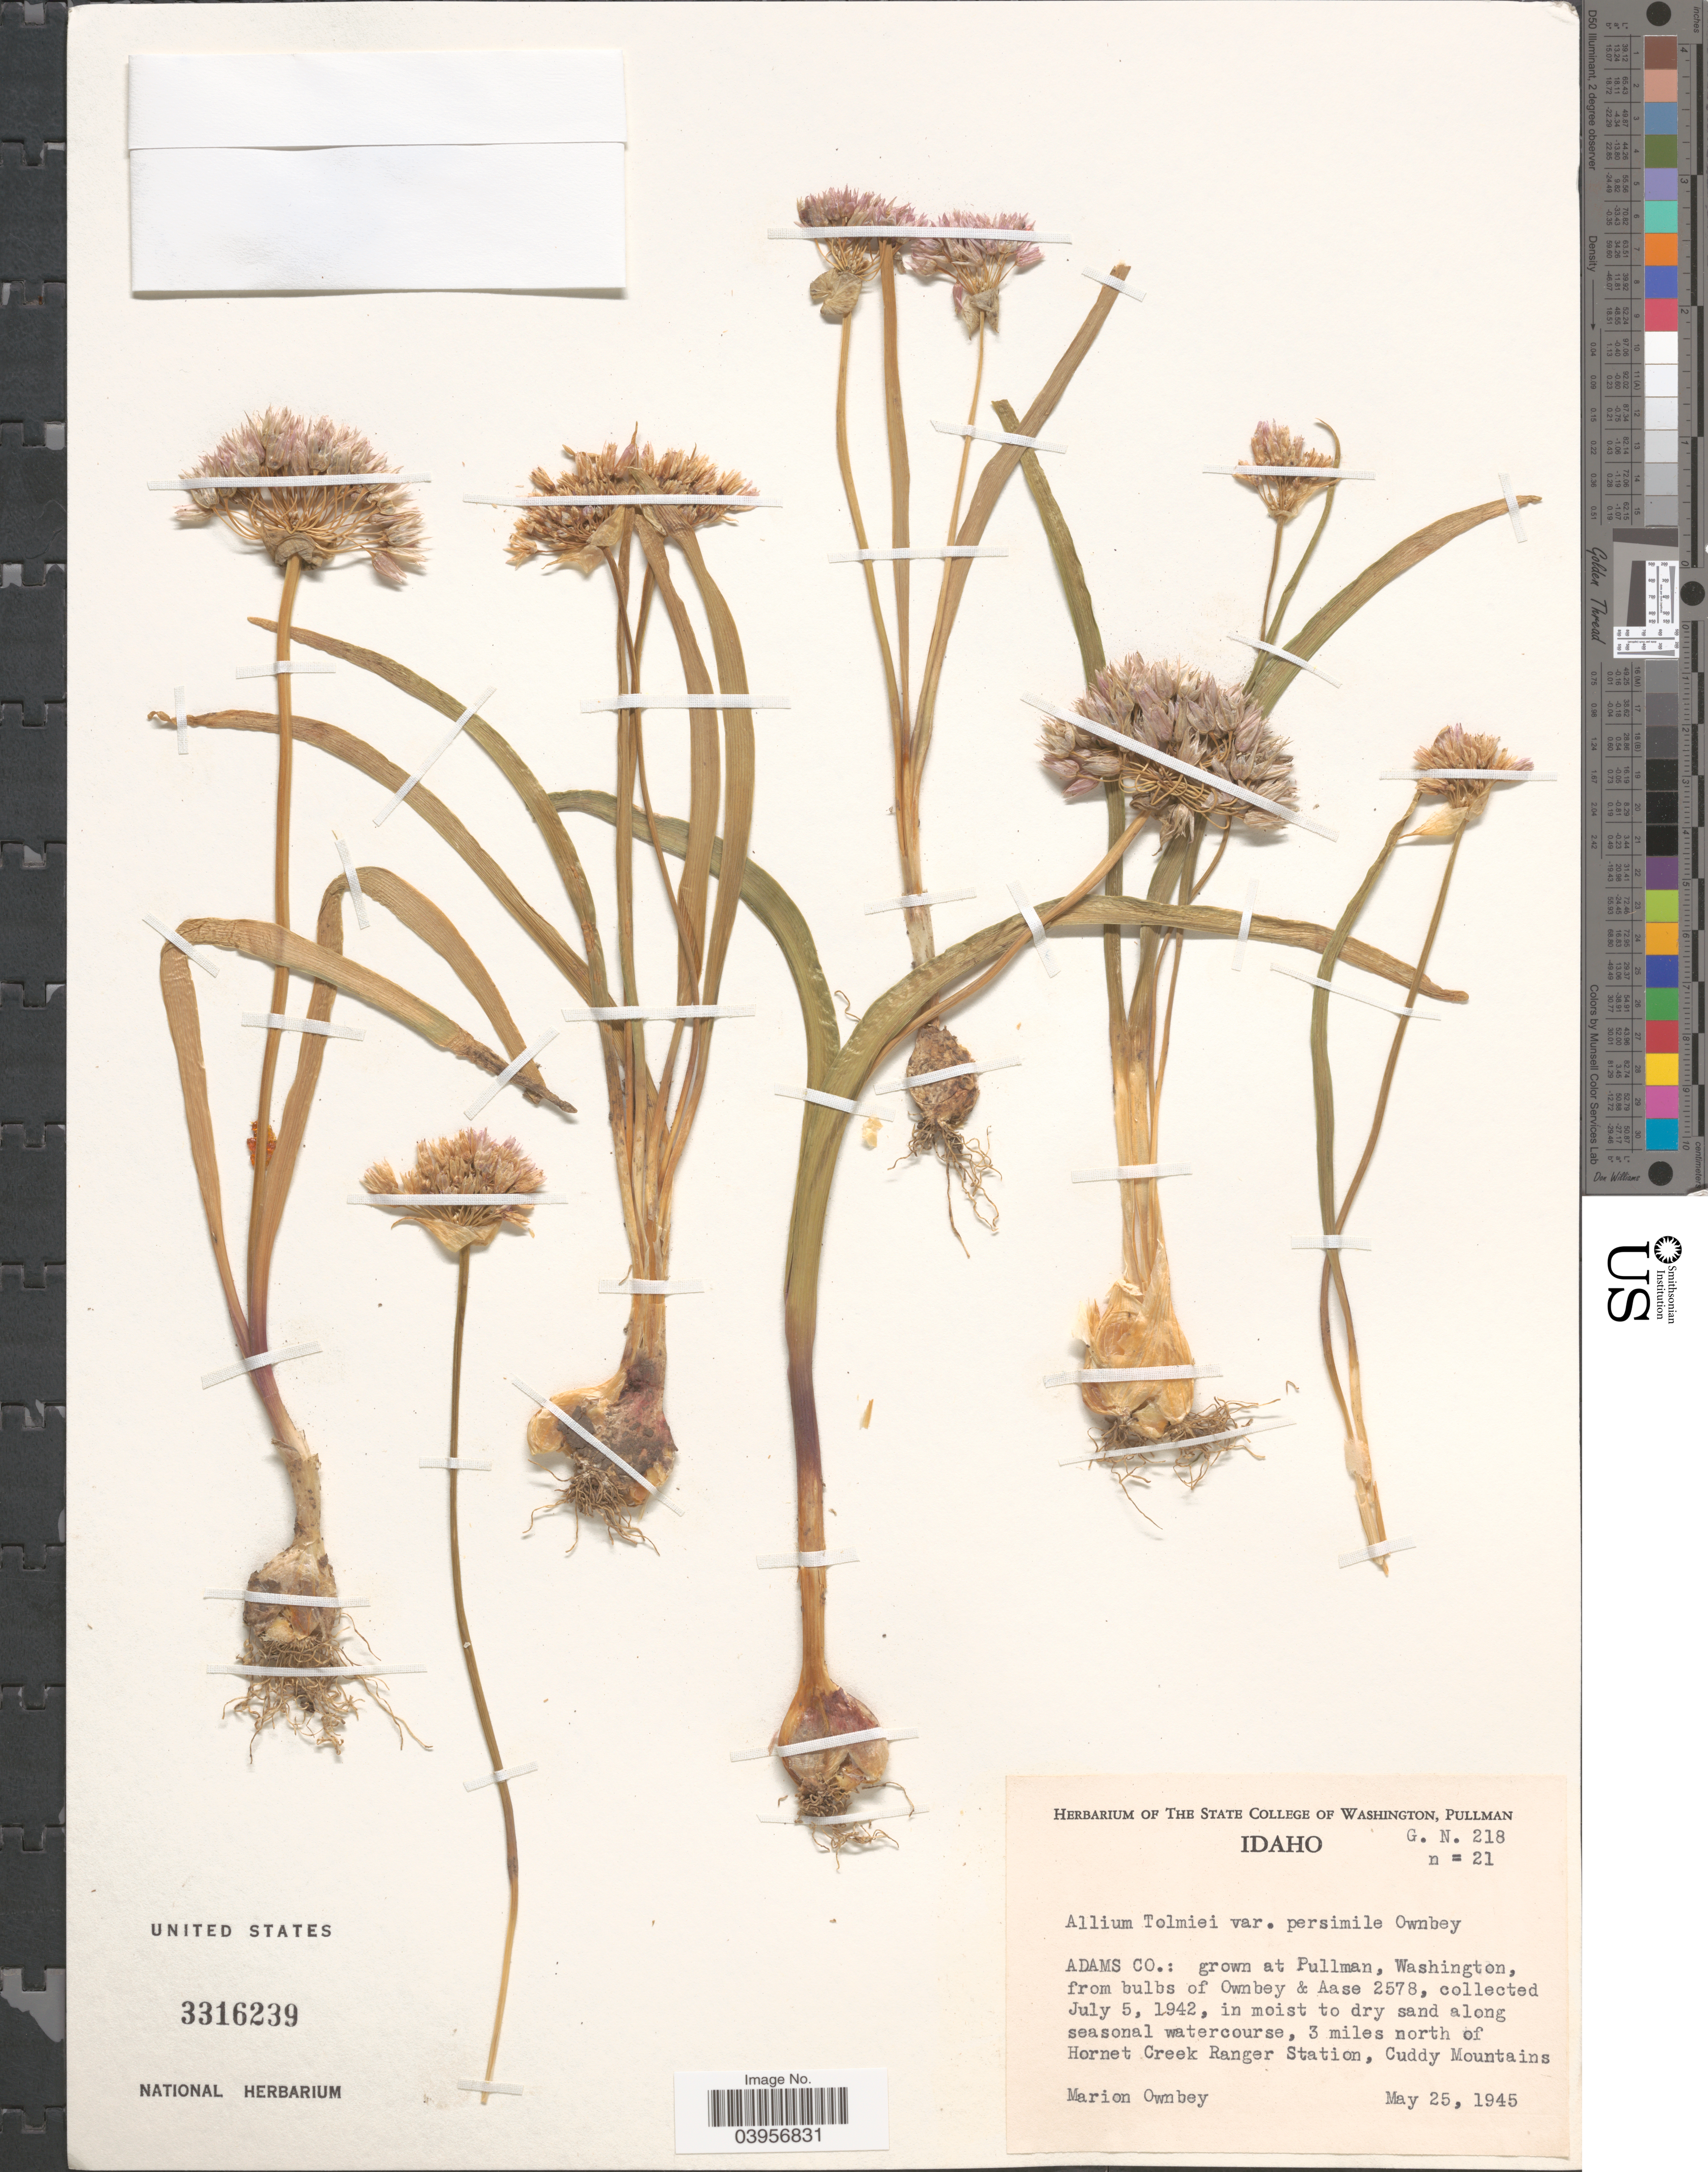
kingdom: Plantae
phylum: Tracheophyta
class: Liliopsida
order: Asparagales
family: Amaryllidaceae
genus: Allium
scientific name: Allium tolmiei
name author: Baker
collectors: M. Ownbey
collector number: G. N. 218/n=21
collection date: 1945-05-25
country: United States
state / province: Washington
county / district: Adams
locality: Adams Co.: At Pullman.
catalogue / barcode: US 3316239